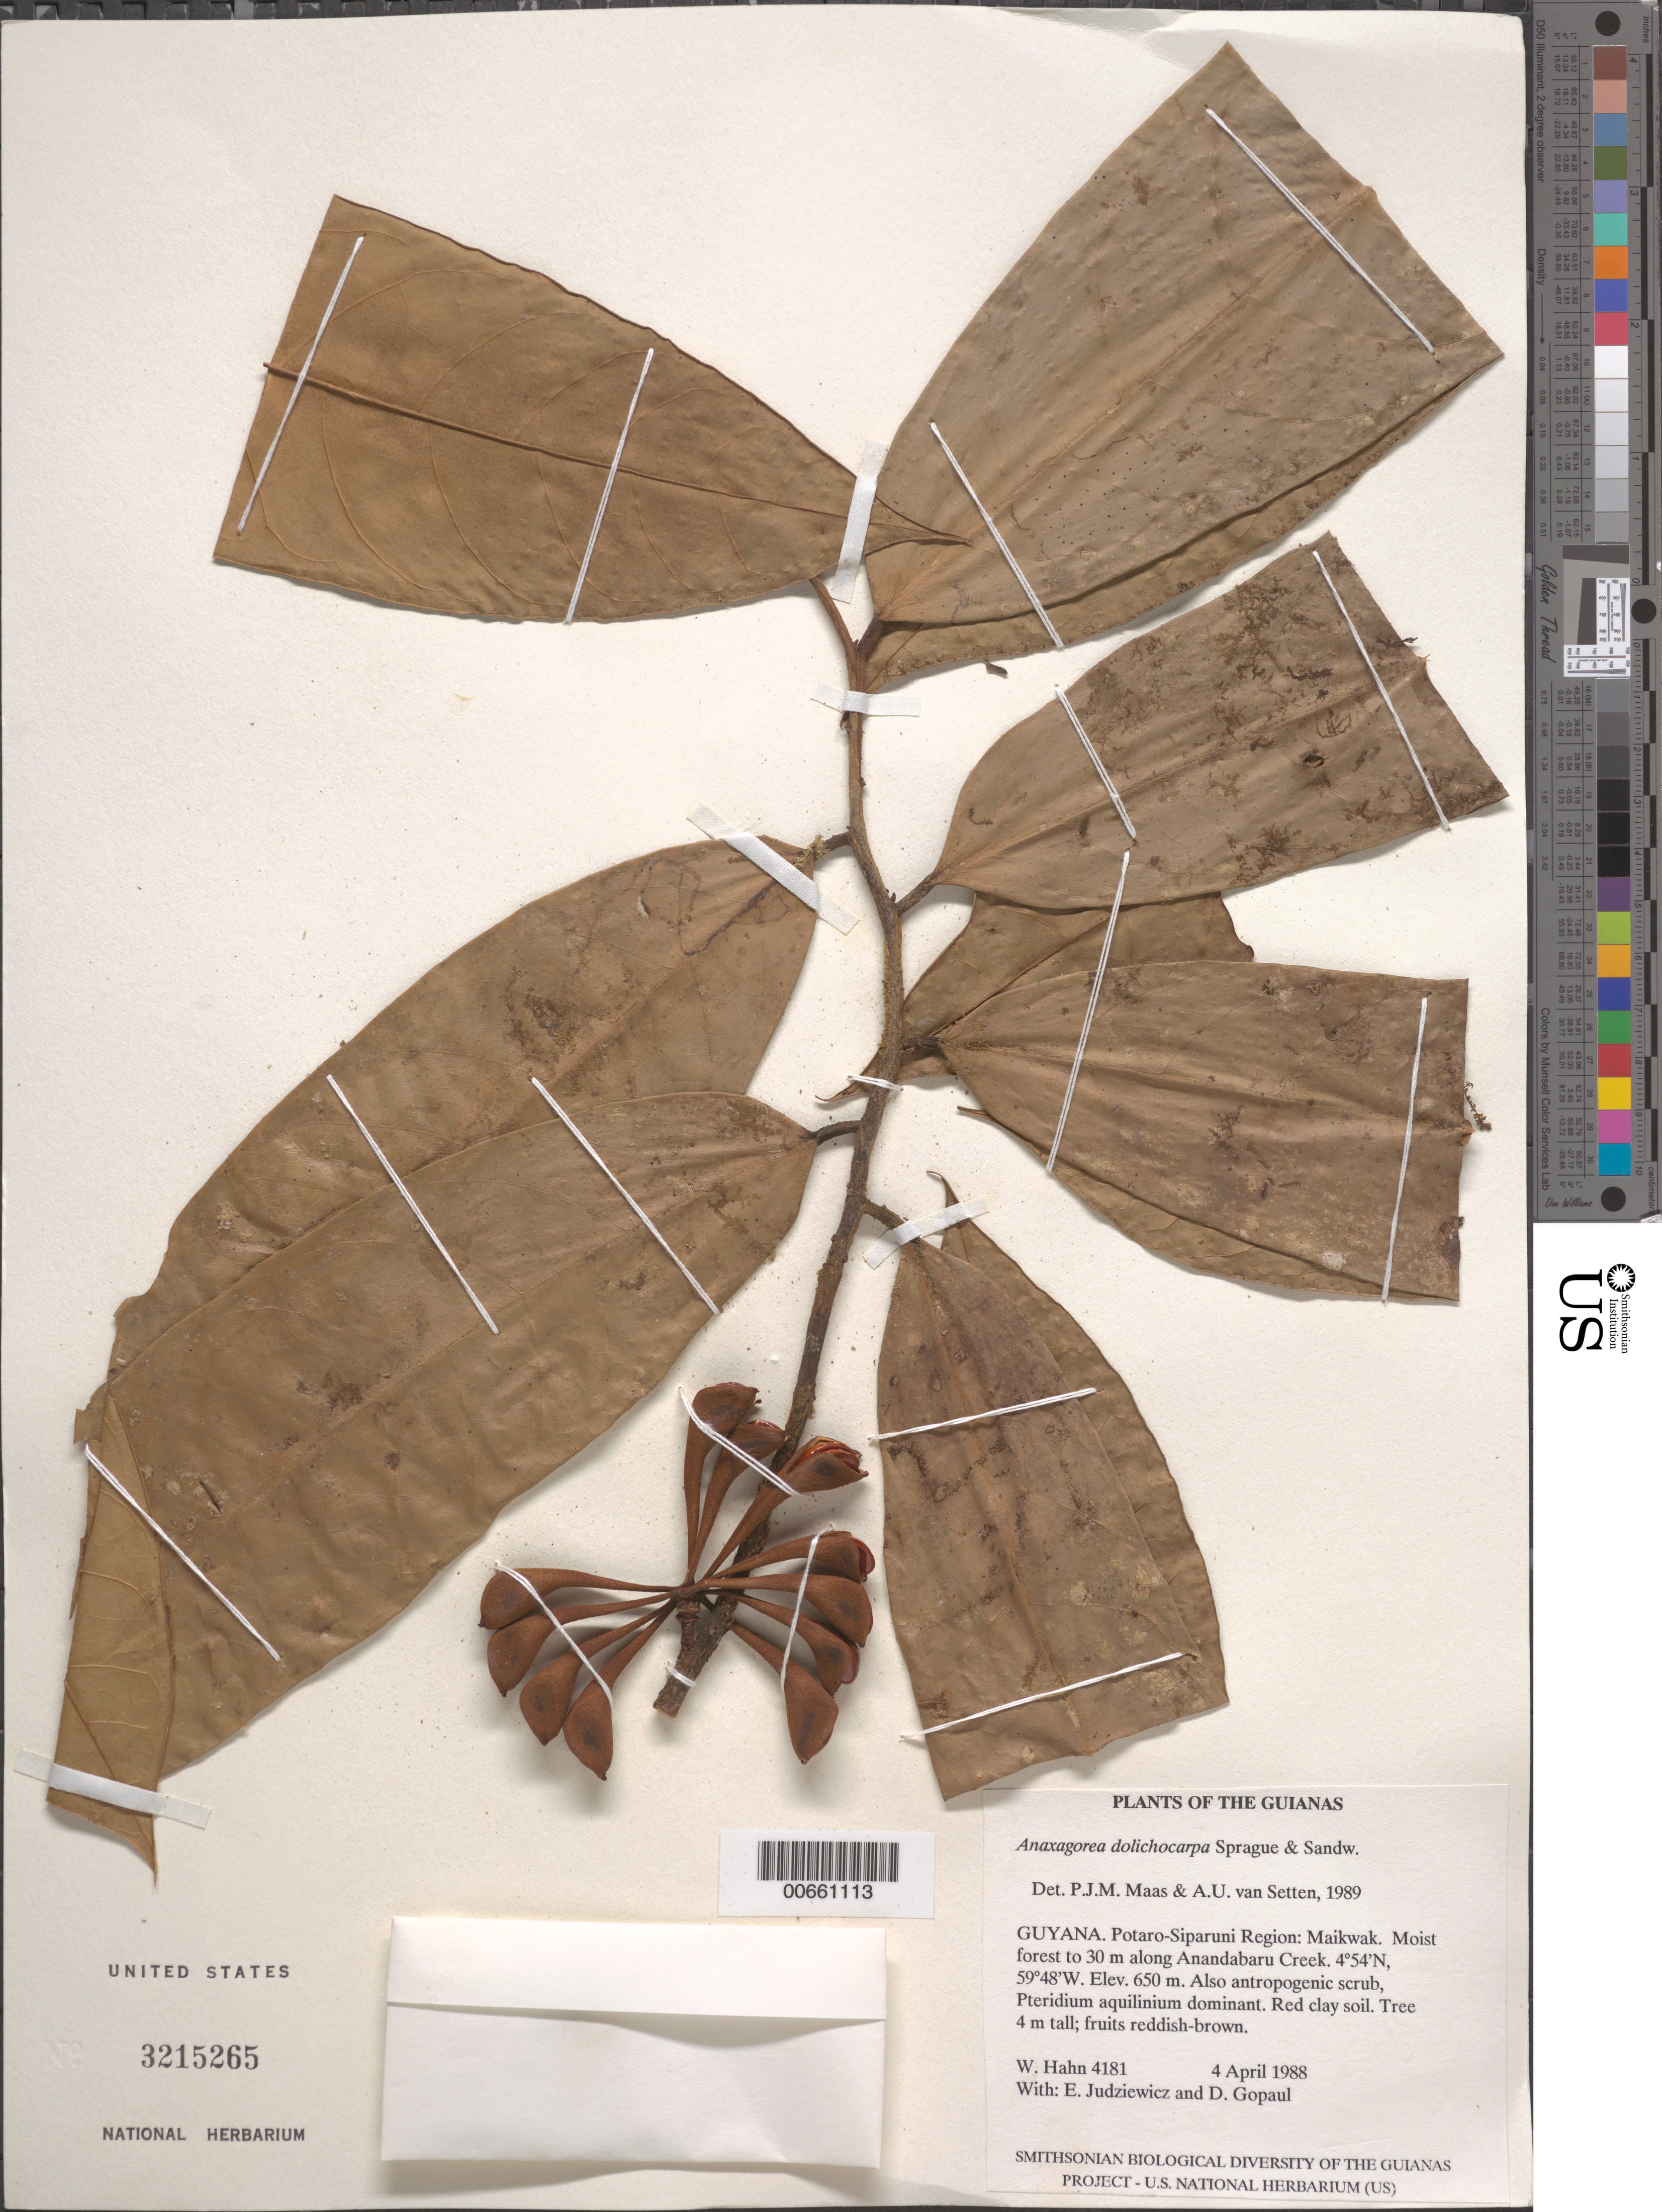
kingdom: Plantae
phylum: Tracheophyta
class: Magnoliopsida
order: Magnoliales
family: Annonaceae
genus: Anaxagorea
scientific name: Anaxagorea dolichocarpa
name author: Sprague & Sandwith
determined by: Maas, P. J.; van Setten, A. U.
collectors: W. Hahn, E. J. Judziewicz & D. Gopaul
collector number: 4181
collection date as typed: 4 April 1988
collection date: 1988-04-04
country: Guyana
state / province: Potaro-Siparuni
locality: Maikwak, along Anandabaru Creek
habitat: Moist forest to 30 m. Also antropogenic scrub, Pteridium aquilinium dominant. Red clay soil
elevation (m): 650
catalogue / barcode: US 3215265